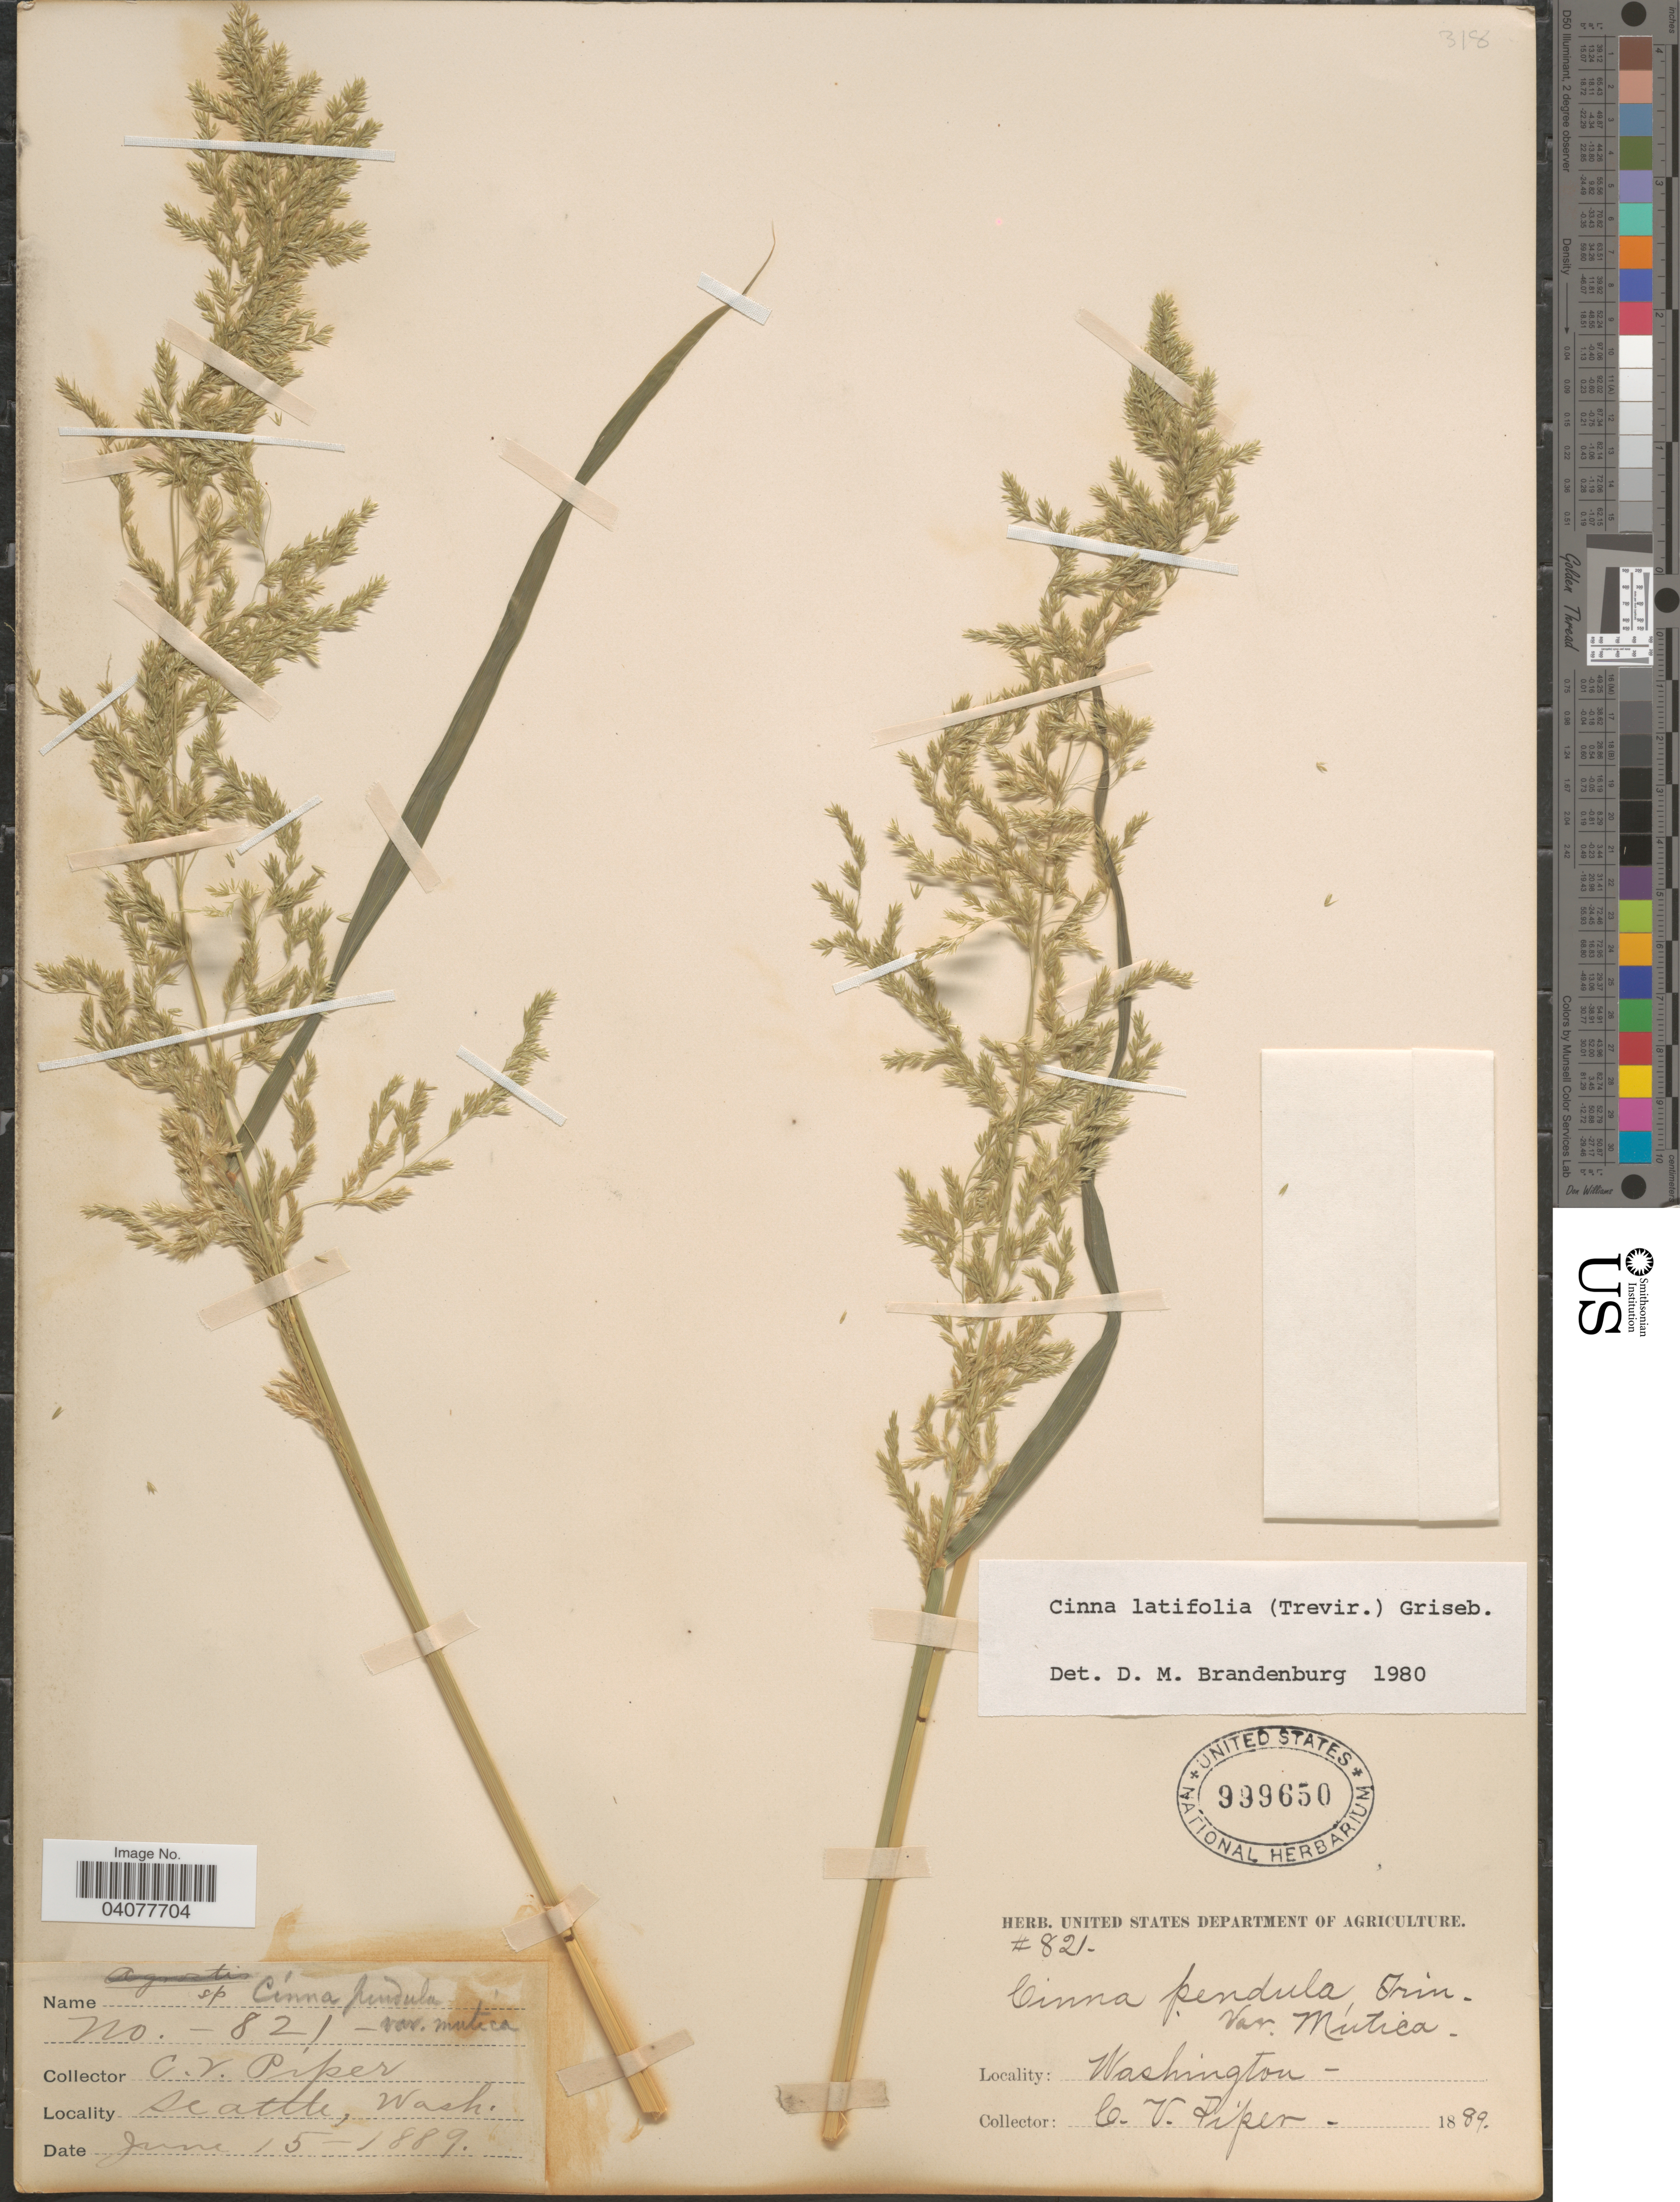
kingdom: Plantae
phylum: Tracheophyta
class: Liliopsida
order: Poales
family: Poaceae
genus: Cinna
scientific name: Cinna latifolia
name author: (Trevir. ex Goeppert) Griseb.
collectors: C. V. Piper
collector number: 821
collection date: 1889-06-15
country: United States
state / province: Washington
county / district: King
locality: Seattle.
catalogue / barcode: US 999650